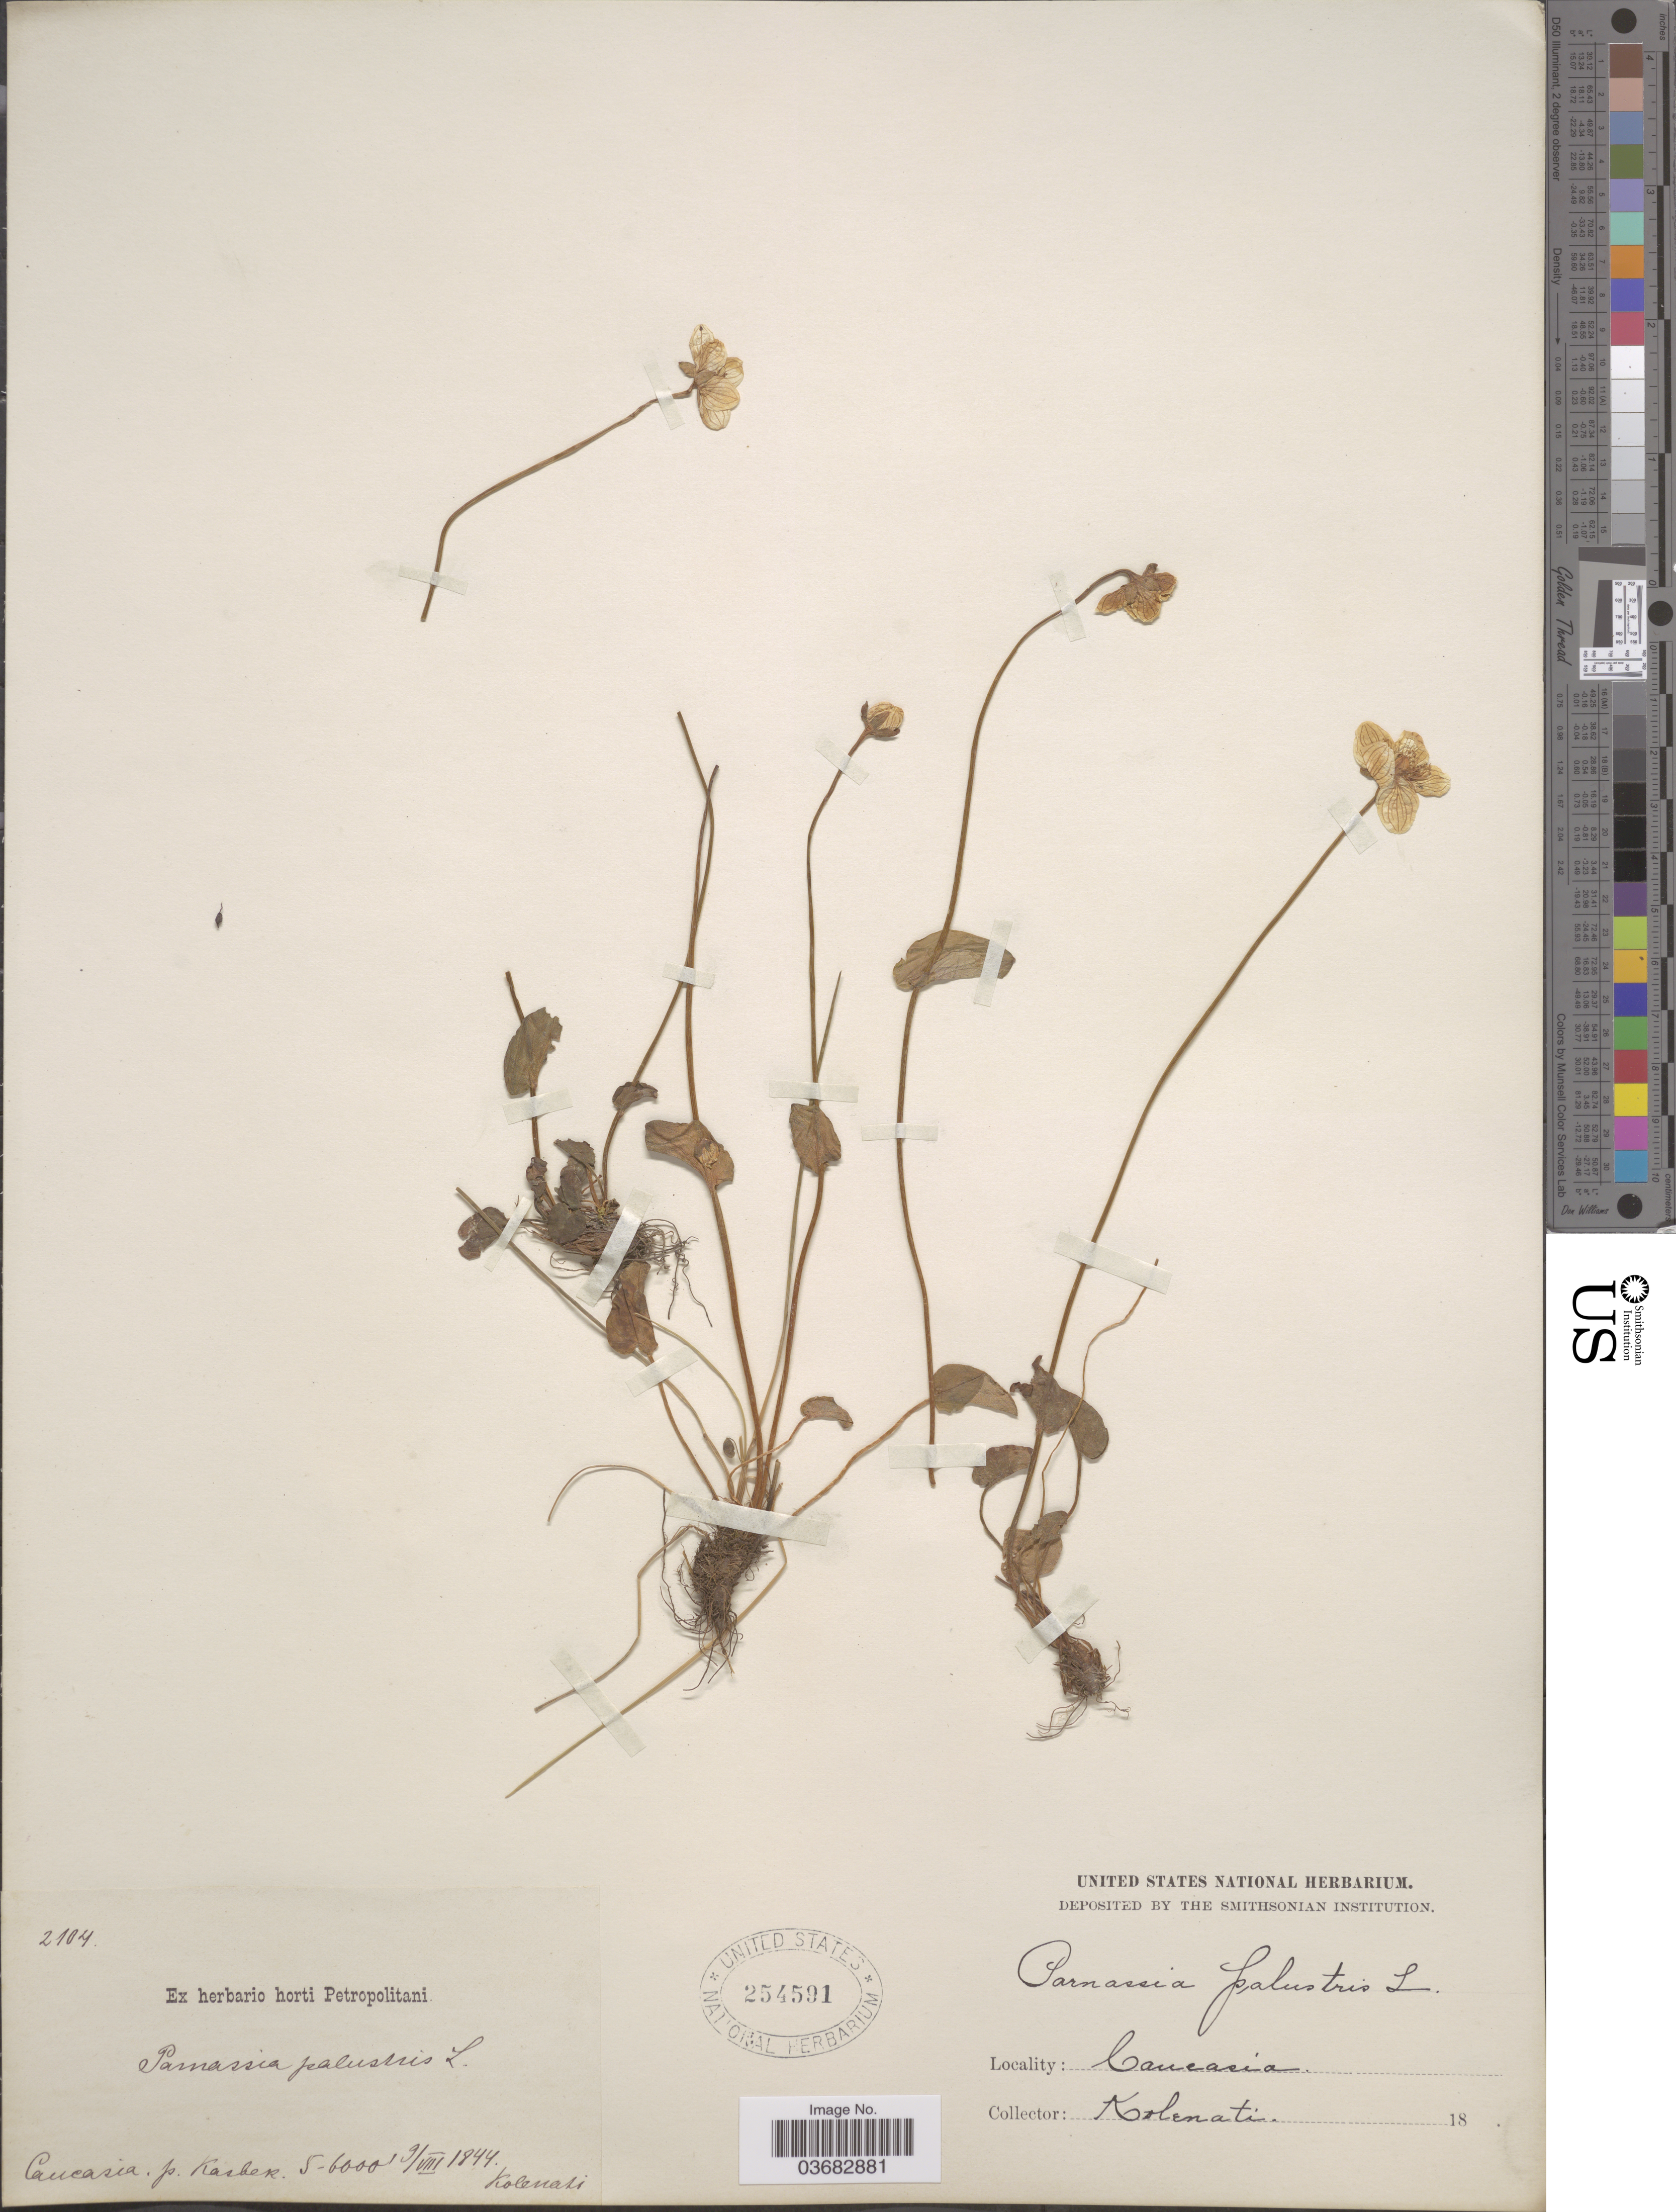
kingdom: Plantae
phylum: Tracheophyta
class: Magnoliopsida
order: Celastrales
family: Parnassiaceae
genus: Parnassia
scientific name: Parnassia palustris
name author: L.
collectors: Kolenati, --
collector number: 2104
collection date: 1844-08-09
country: Georgia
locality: Caucasia, p. Kasbek.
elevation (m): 1524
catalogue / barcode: US 254591